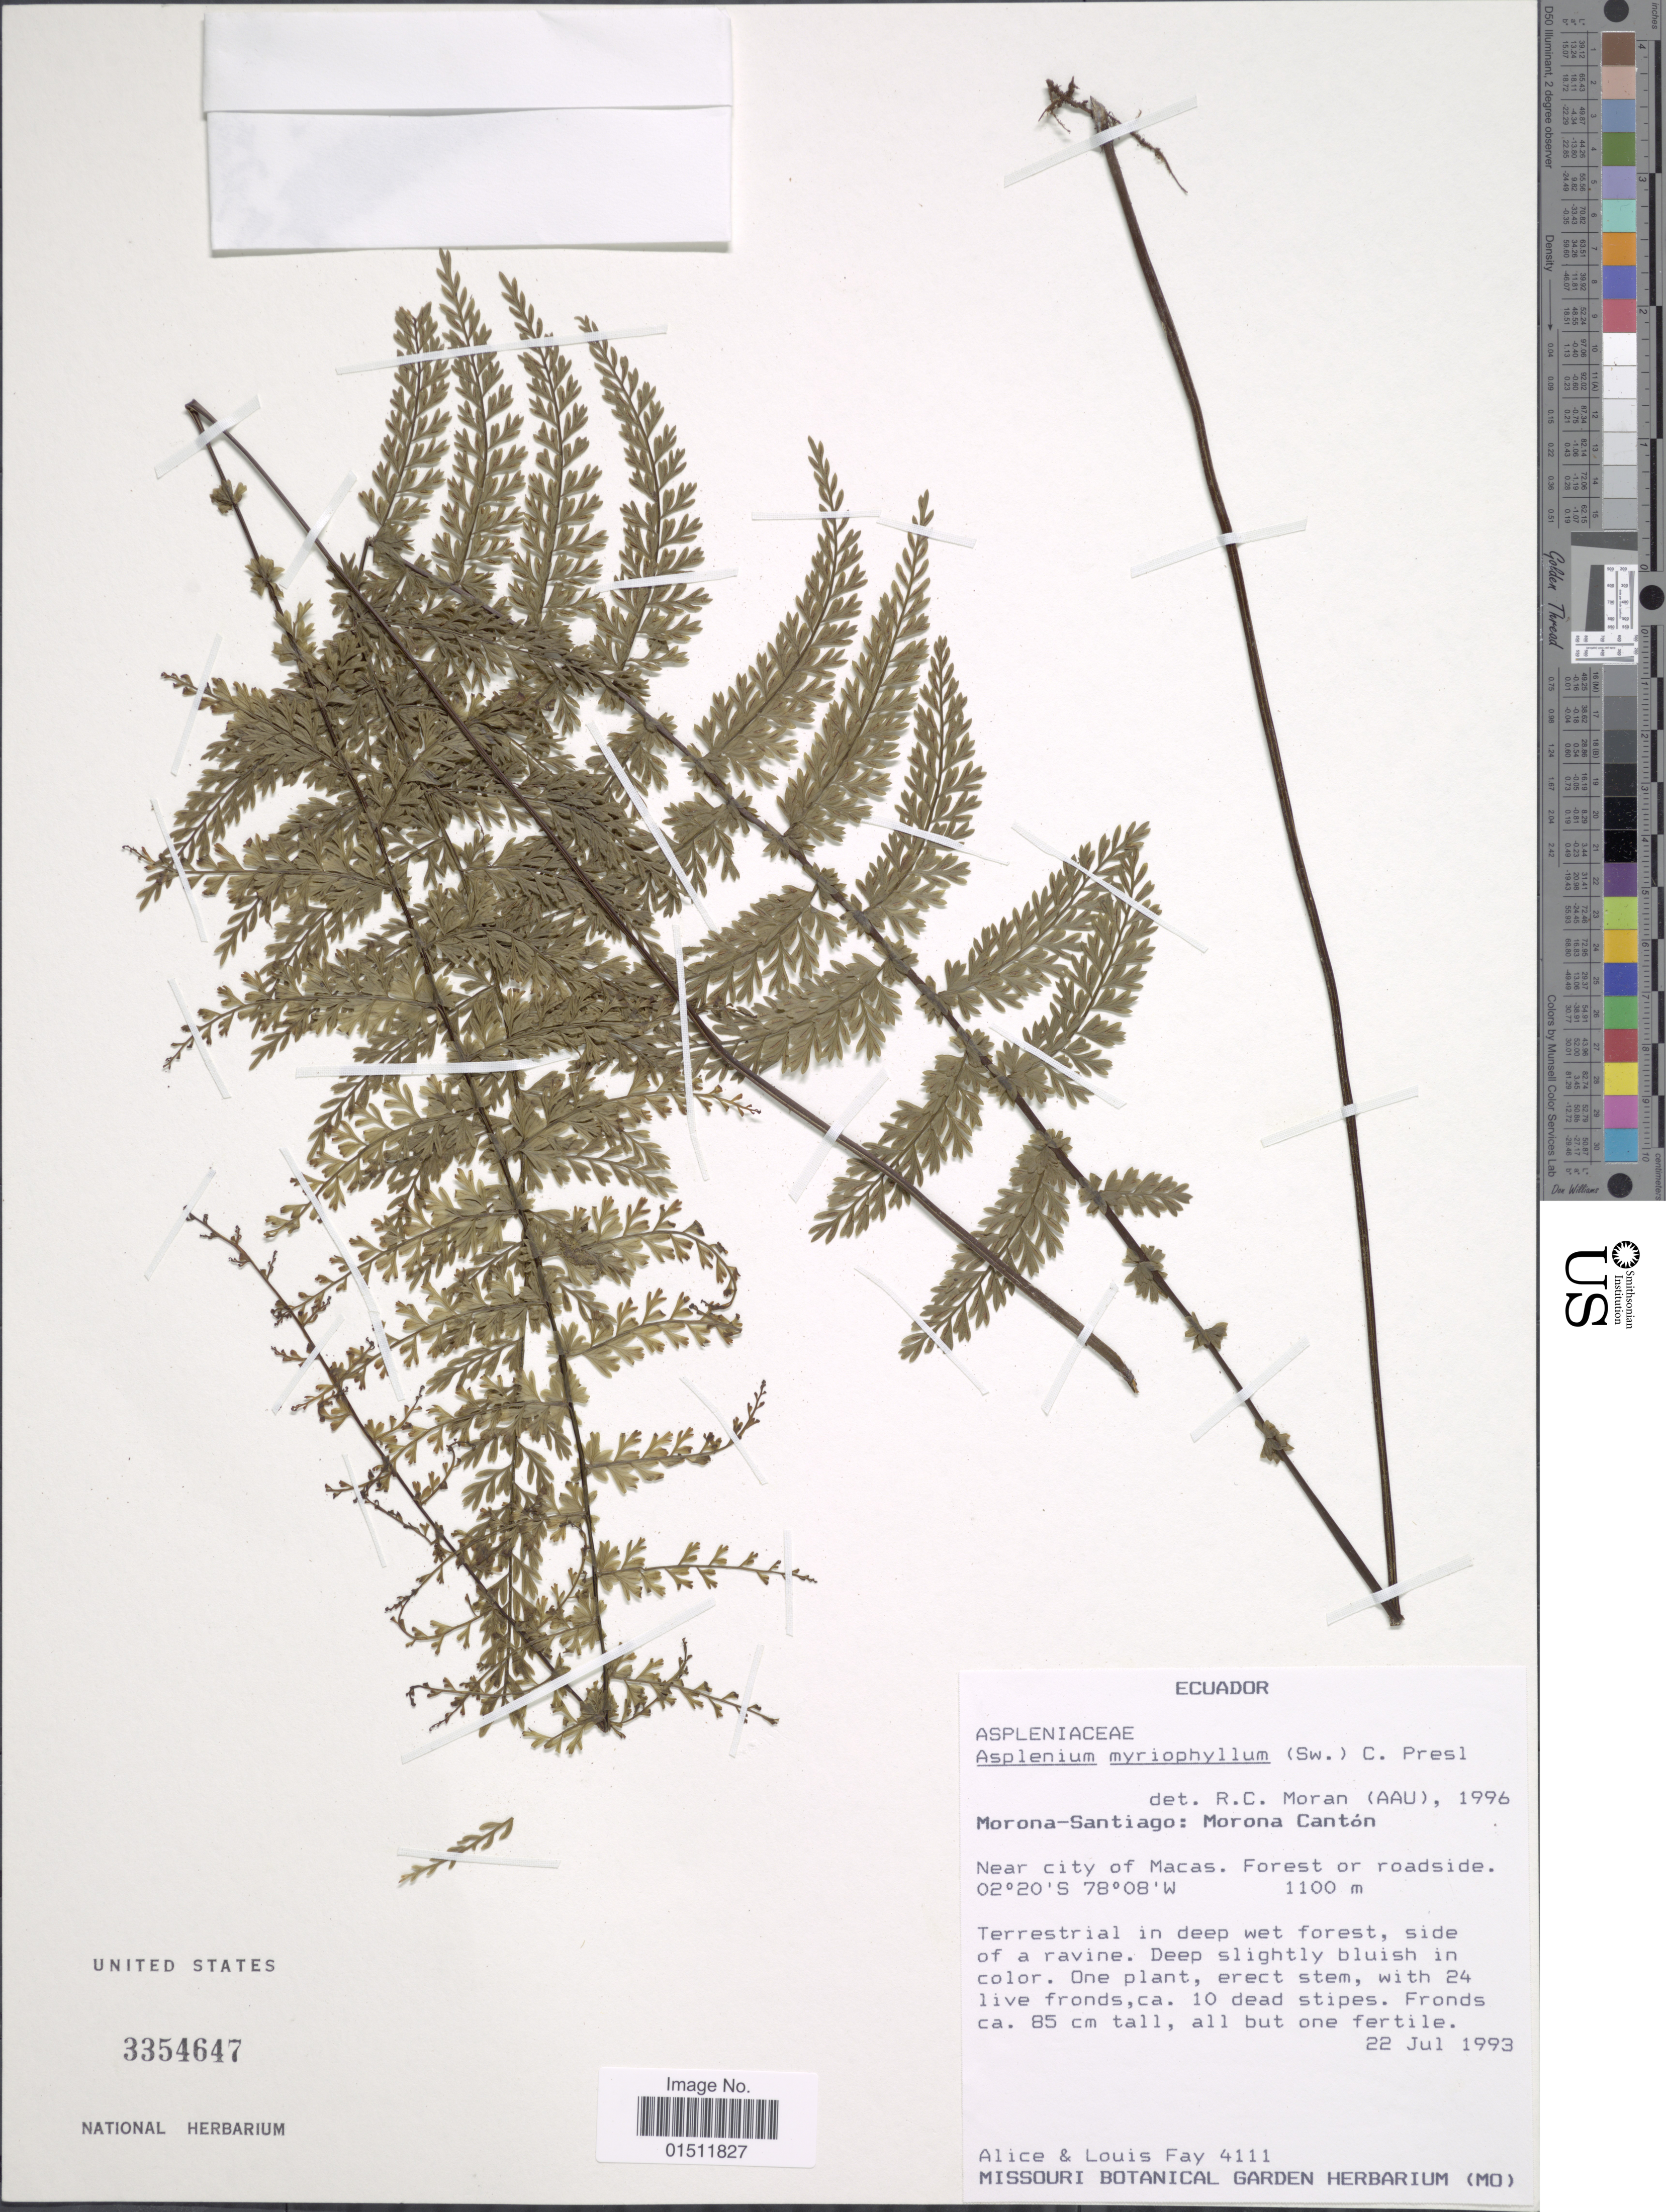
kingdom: Plantae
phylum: Tracheophyta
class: Polypodiopsida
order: Polypodiales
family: Aspleniaceae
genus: Asplenium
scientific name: Asplenium myriophyllum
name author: (Sw.) C. Presl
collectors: A. Fay & L. Fay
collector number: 4111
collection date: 1993-07-22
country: Ecuador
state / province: Morona-Santiago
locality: Morona Canton, Near city of Macas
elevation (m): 1100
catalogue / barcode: US 3354647